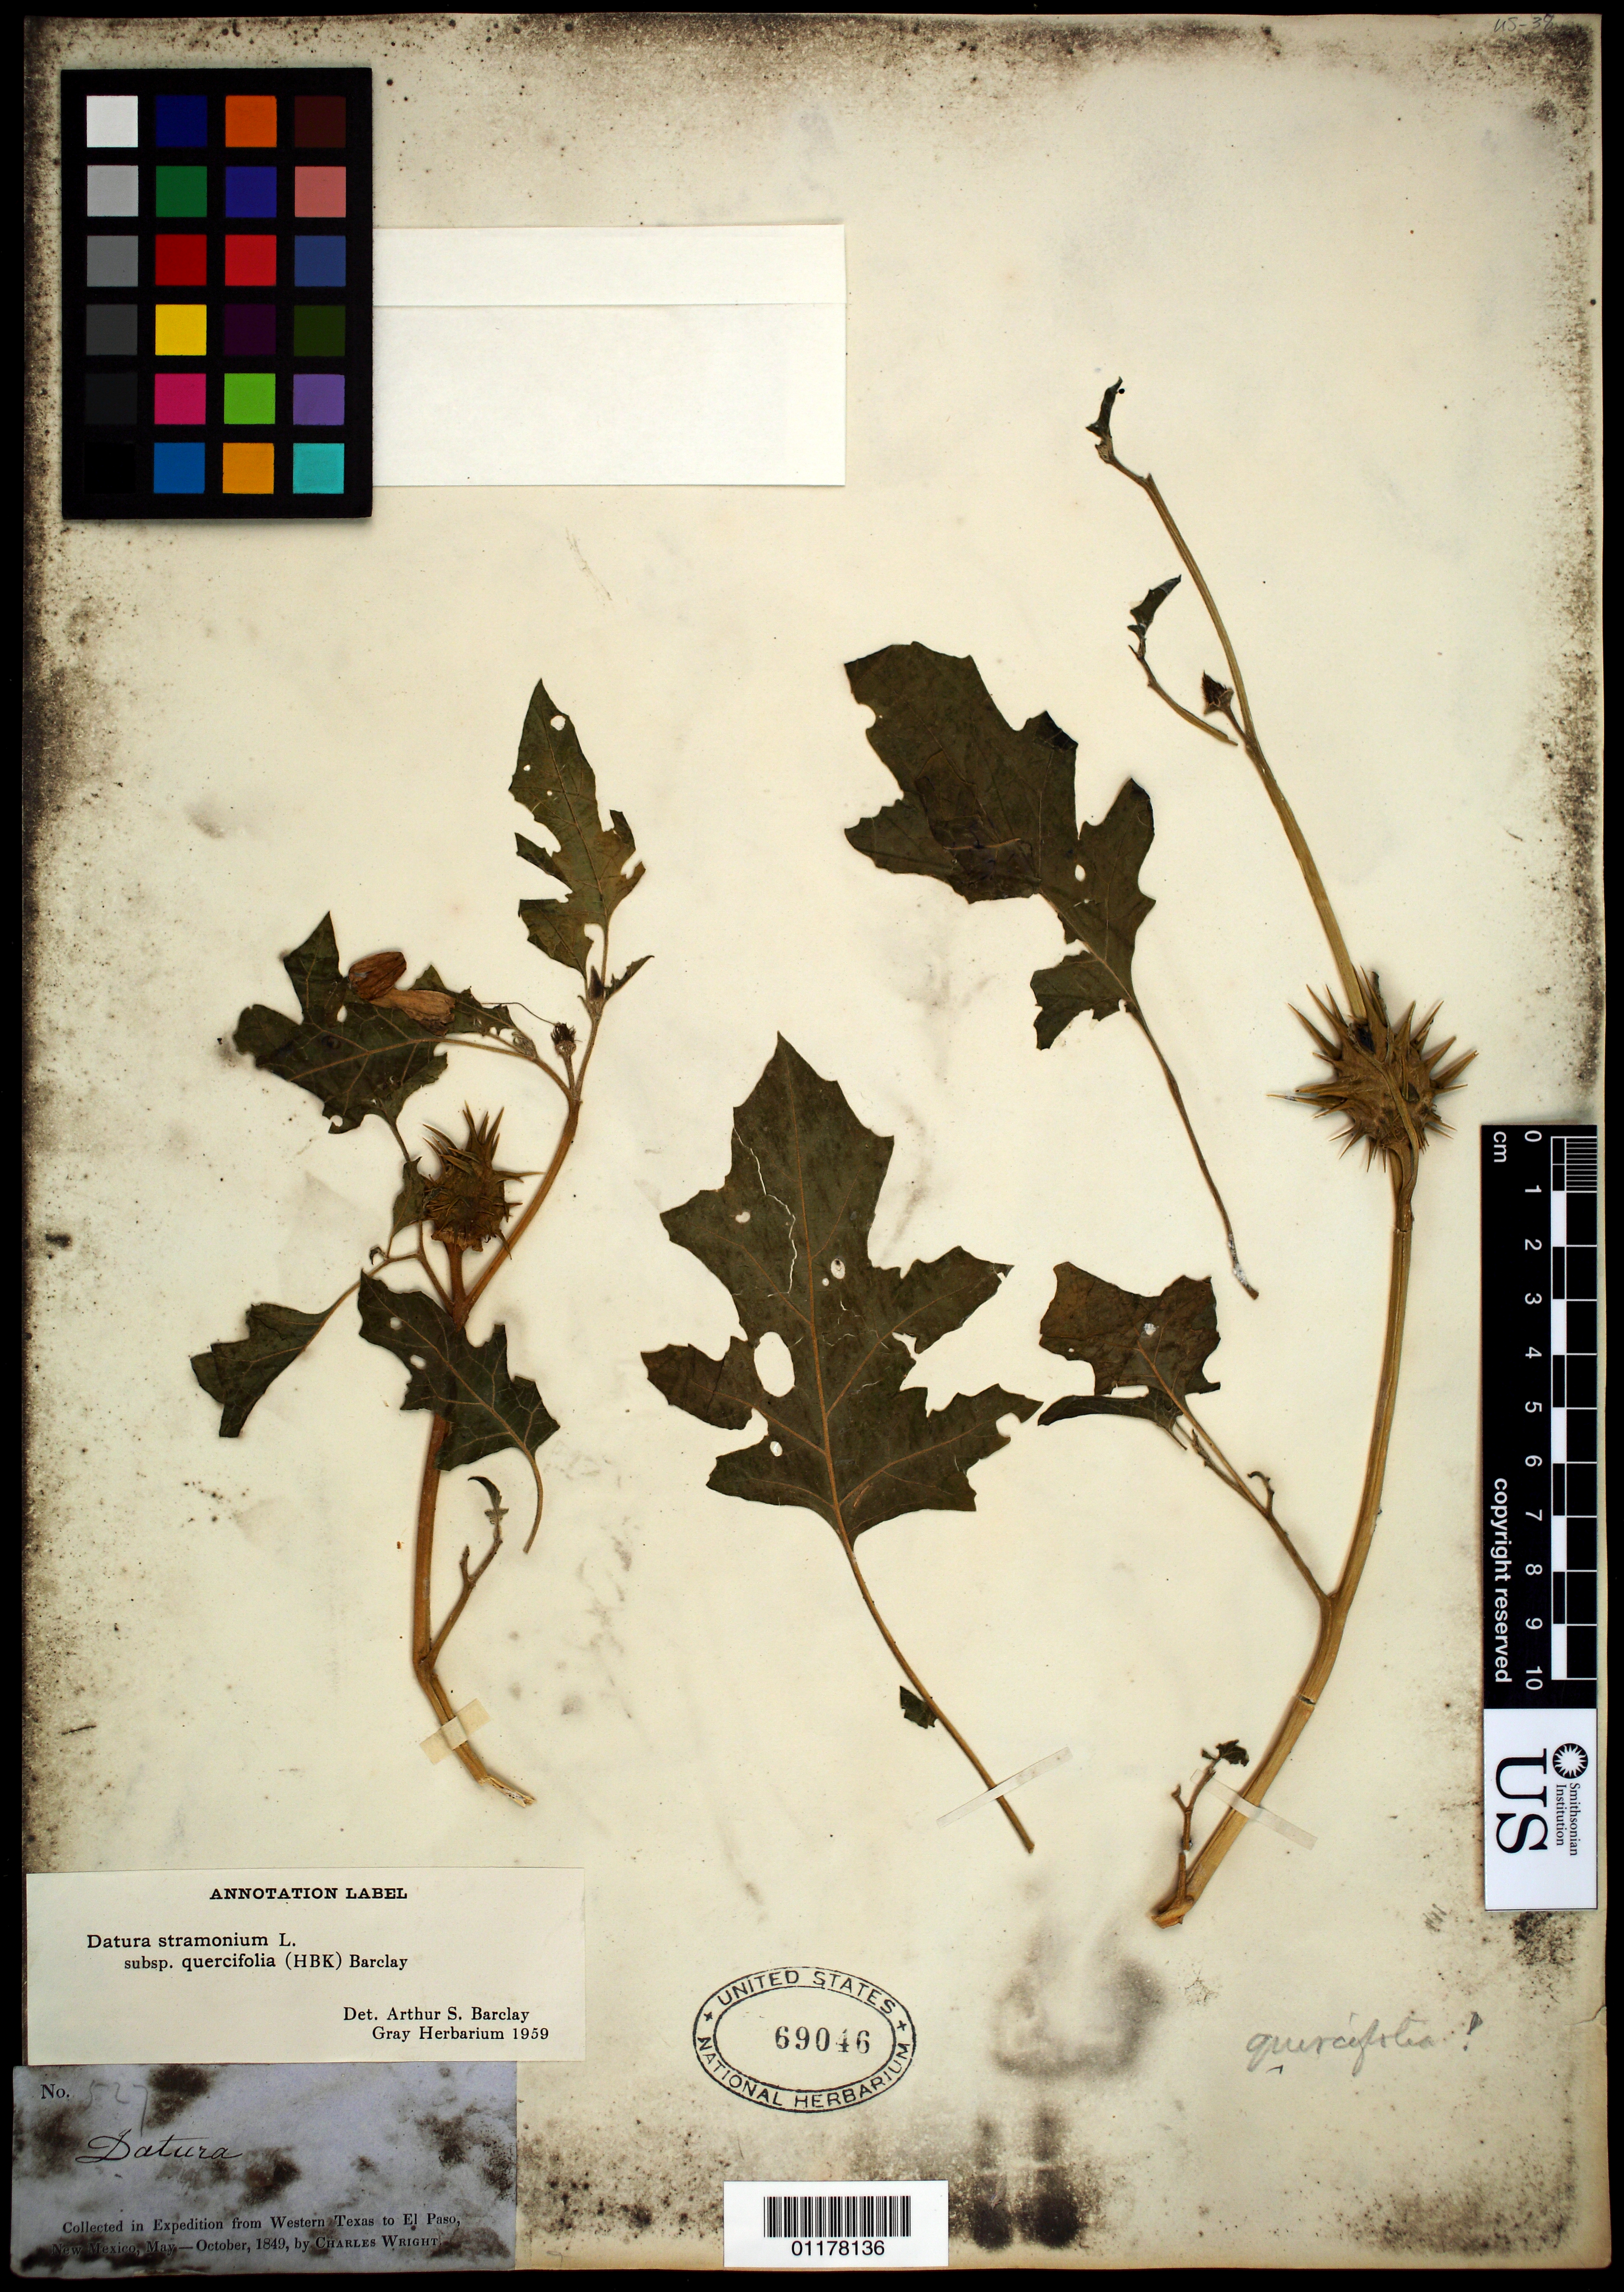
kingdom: Plantae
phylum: Tracheophyta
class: Magnoliopsida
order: Solanales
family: Solanaceae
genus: Datura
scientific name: Datura quercifolia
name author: Kunth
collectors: C. Wright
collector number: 527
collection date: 1849-05/1849-10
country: United States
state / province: New Mexico / Texas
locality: from Western Texas to El Paso, New Mexico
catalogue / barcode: US 69046